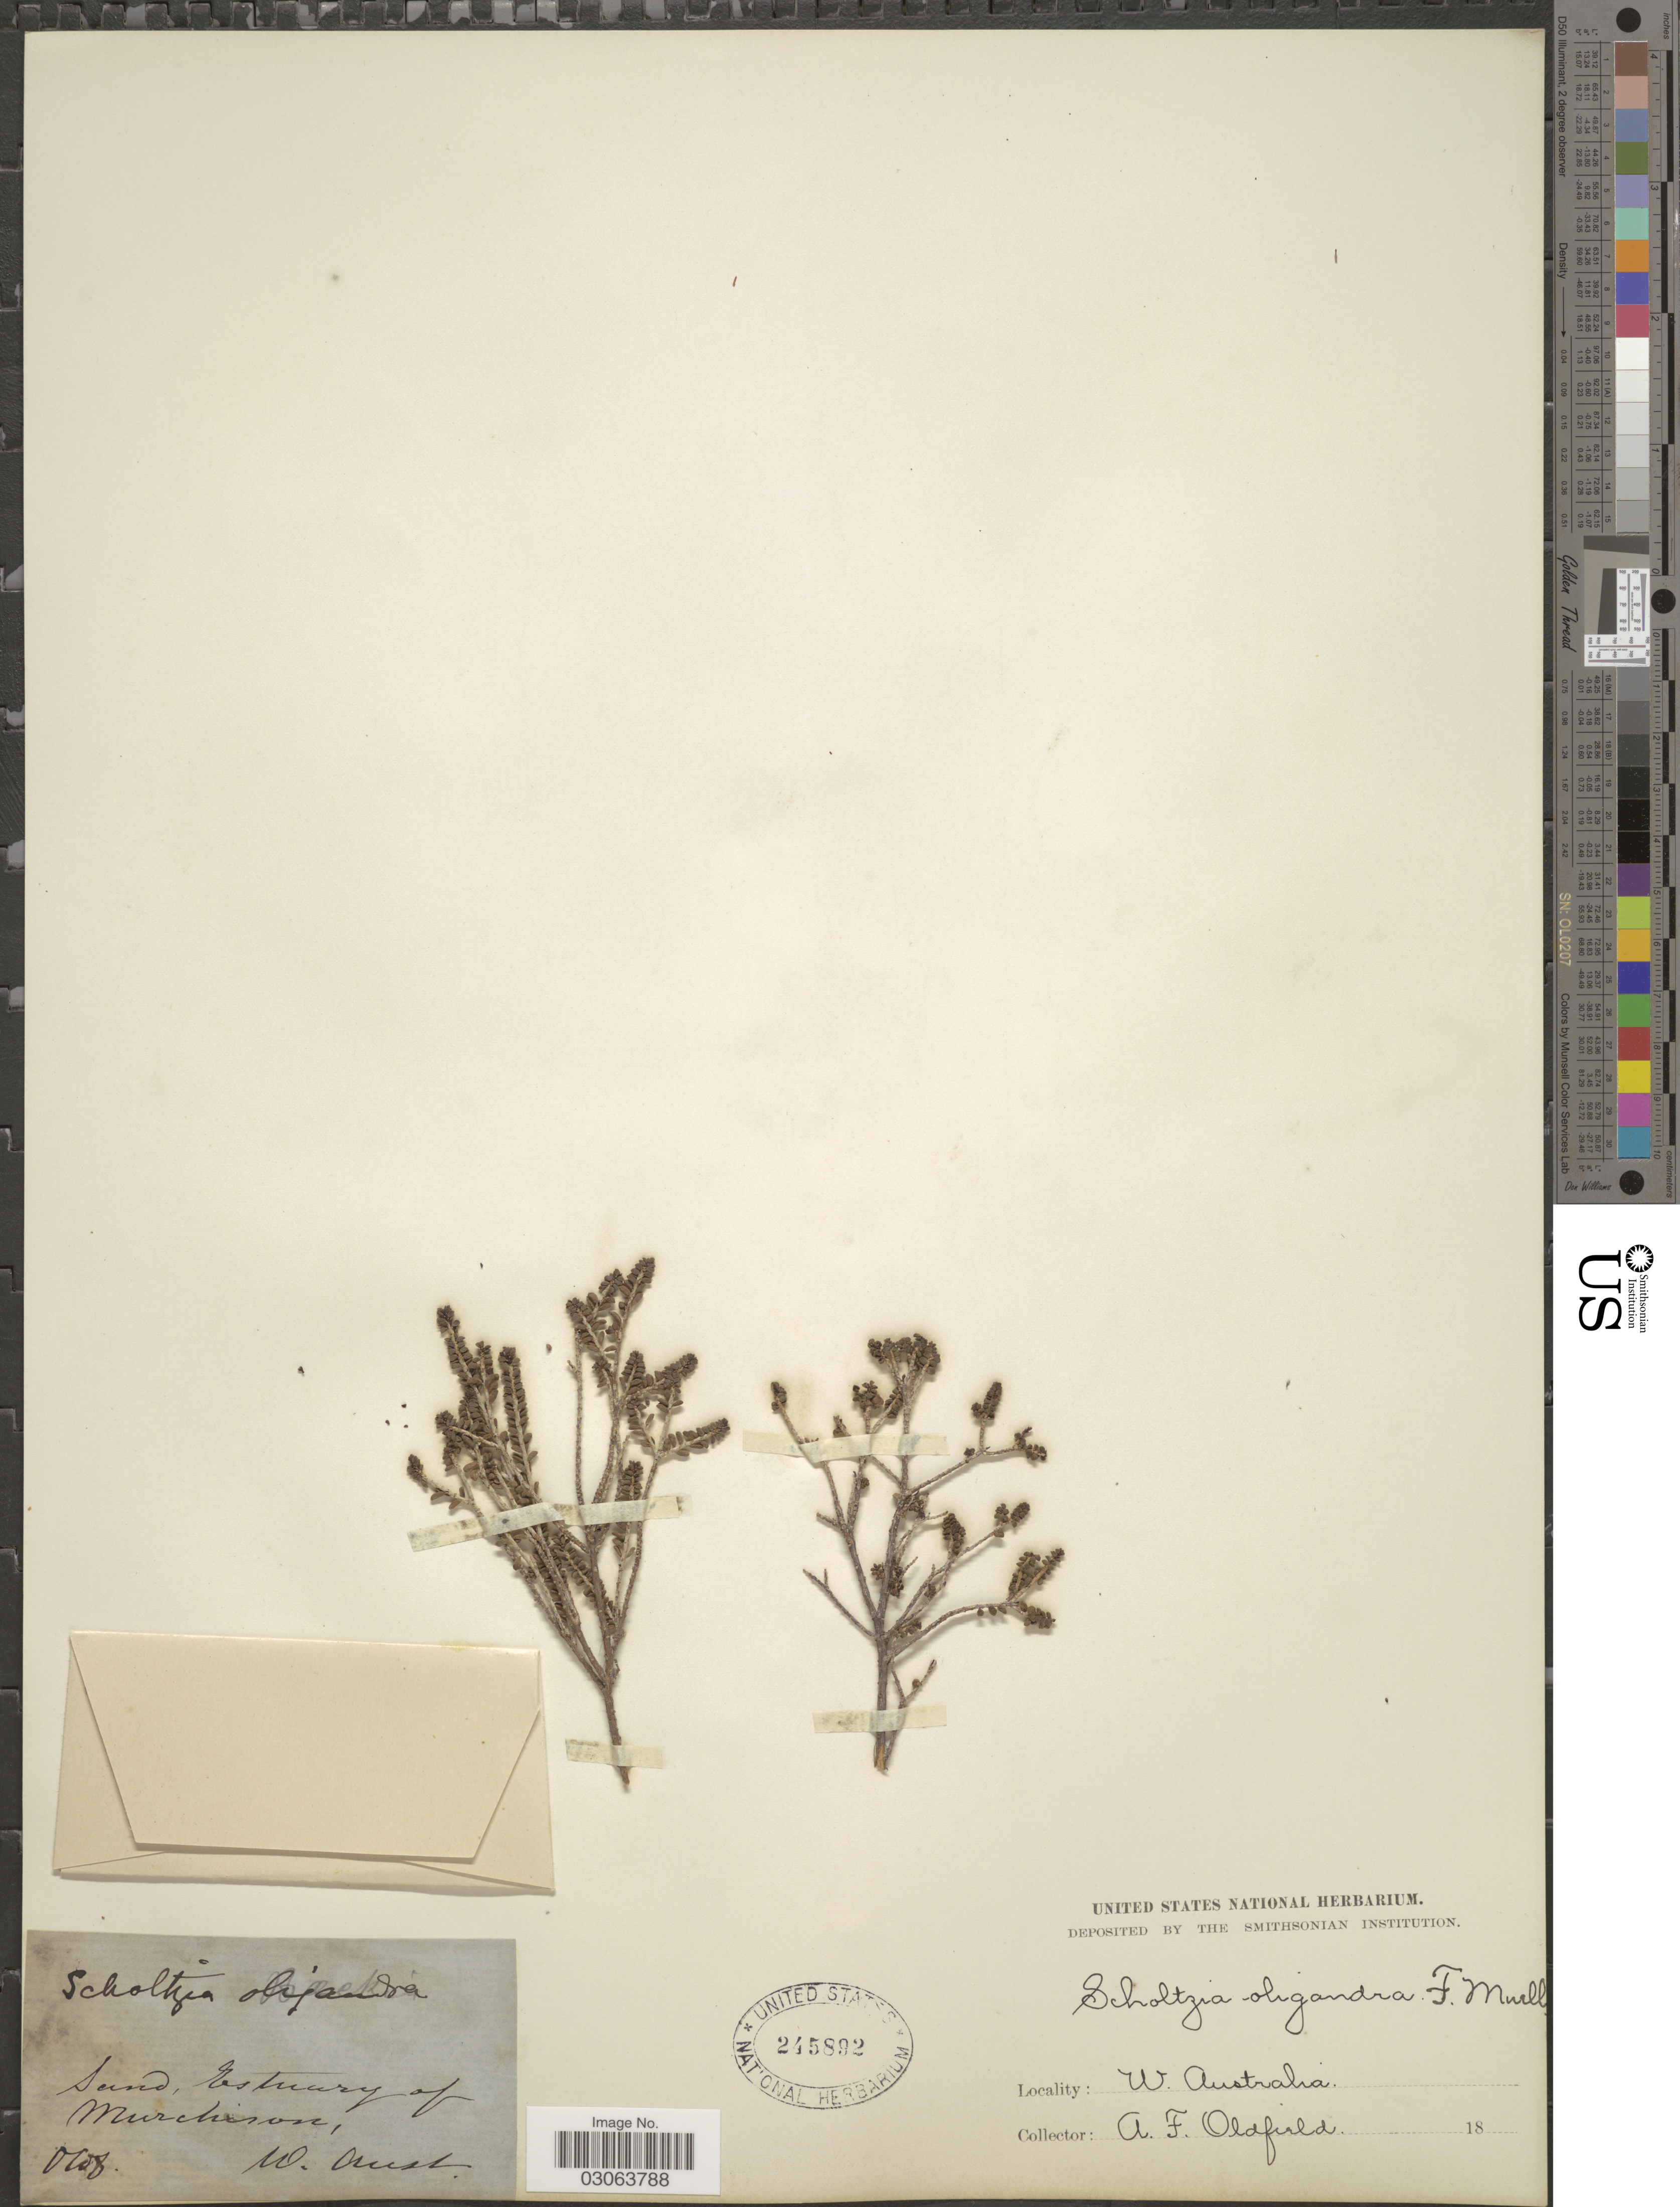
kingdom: Plantae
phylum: Tracheophyta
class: Magnoliopsida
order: Myrtales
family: Myrtaceae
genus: Scholtzia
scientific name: Scholtzia oligandra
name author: F. Muell. ex Benth.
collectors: A. Oldfield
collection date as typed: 18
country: Australia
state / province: Western Australia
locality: Estuary of Murchison.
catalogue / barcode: US 245892